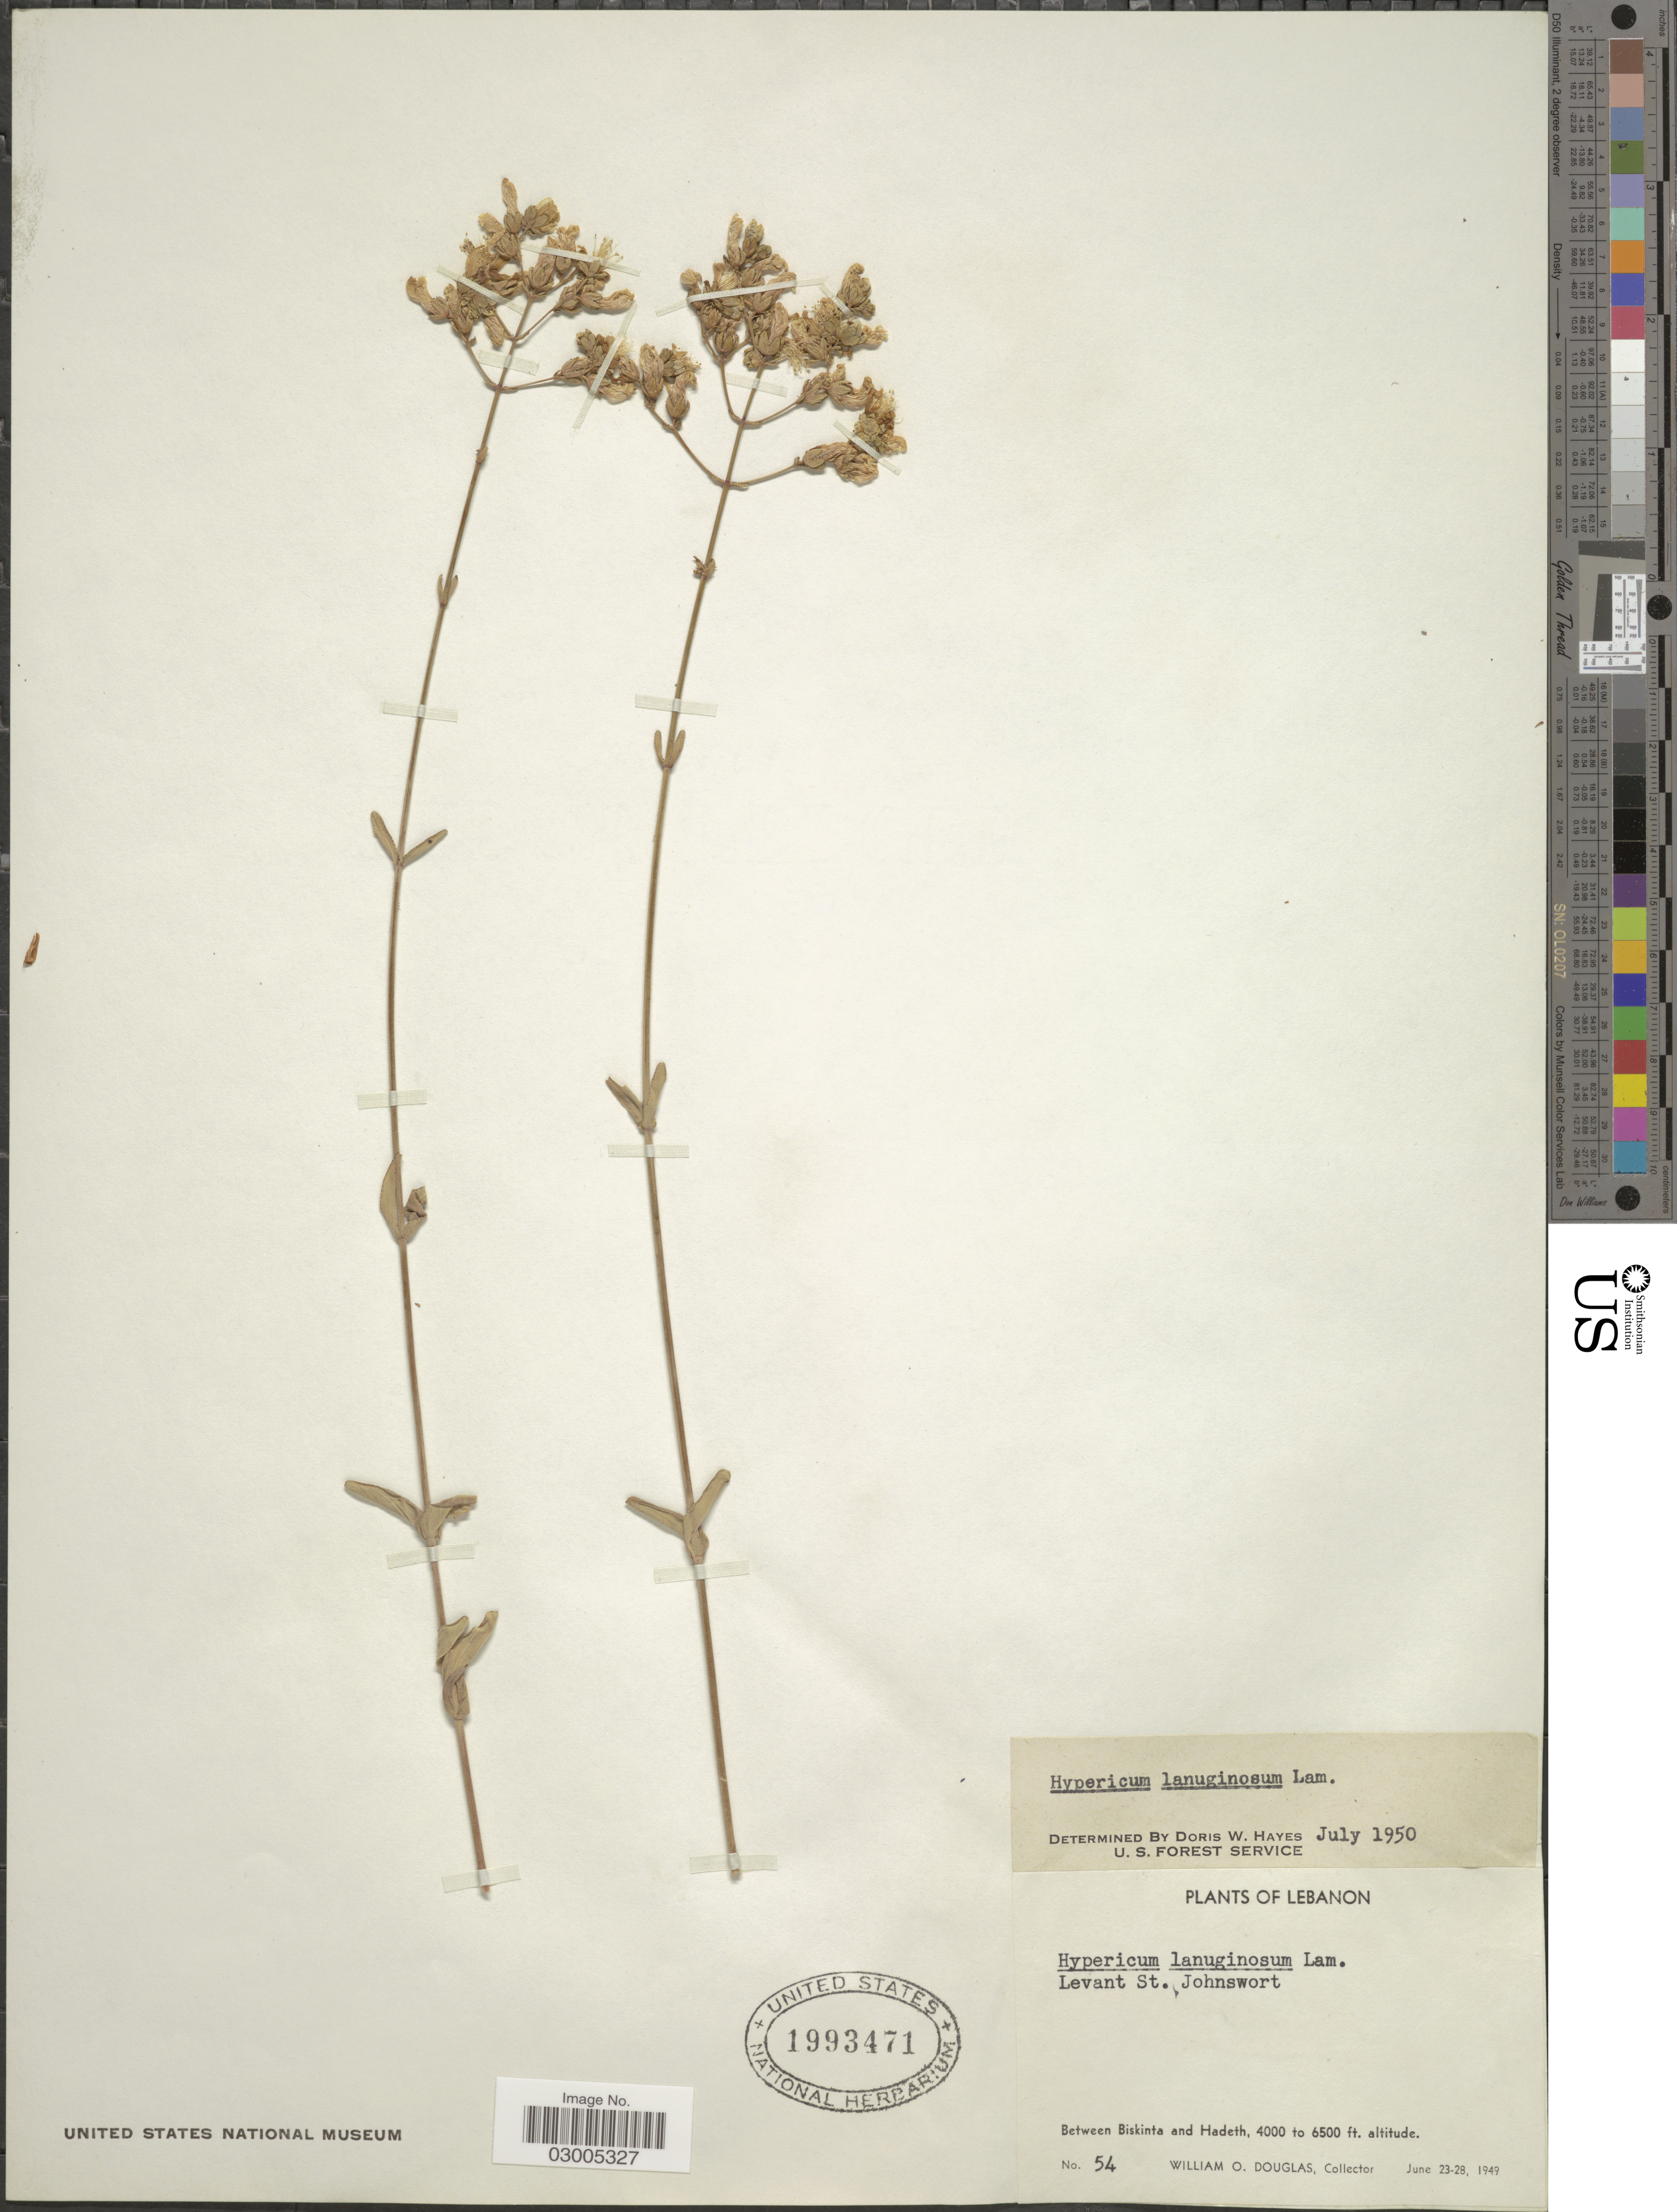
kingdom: Plantae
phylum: Tracheophyta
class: Magnoliopsida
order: Malpighiales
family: Hypericaceae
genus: Hypericum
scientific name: Hypericum lanuginosum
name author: Lam.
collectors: W. Douglas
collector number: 54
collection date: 1949-06-23/1949-06-28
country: Lebanon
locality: Between Biskinta and Hadeth.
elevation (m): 1219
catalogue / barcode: US 1993471